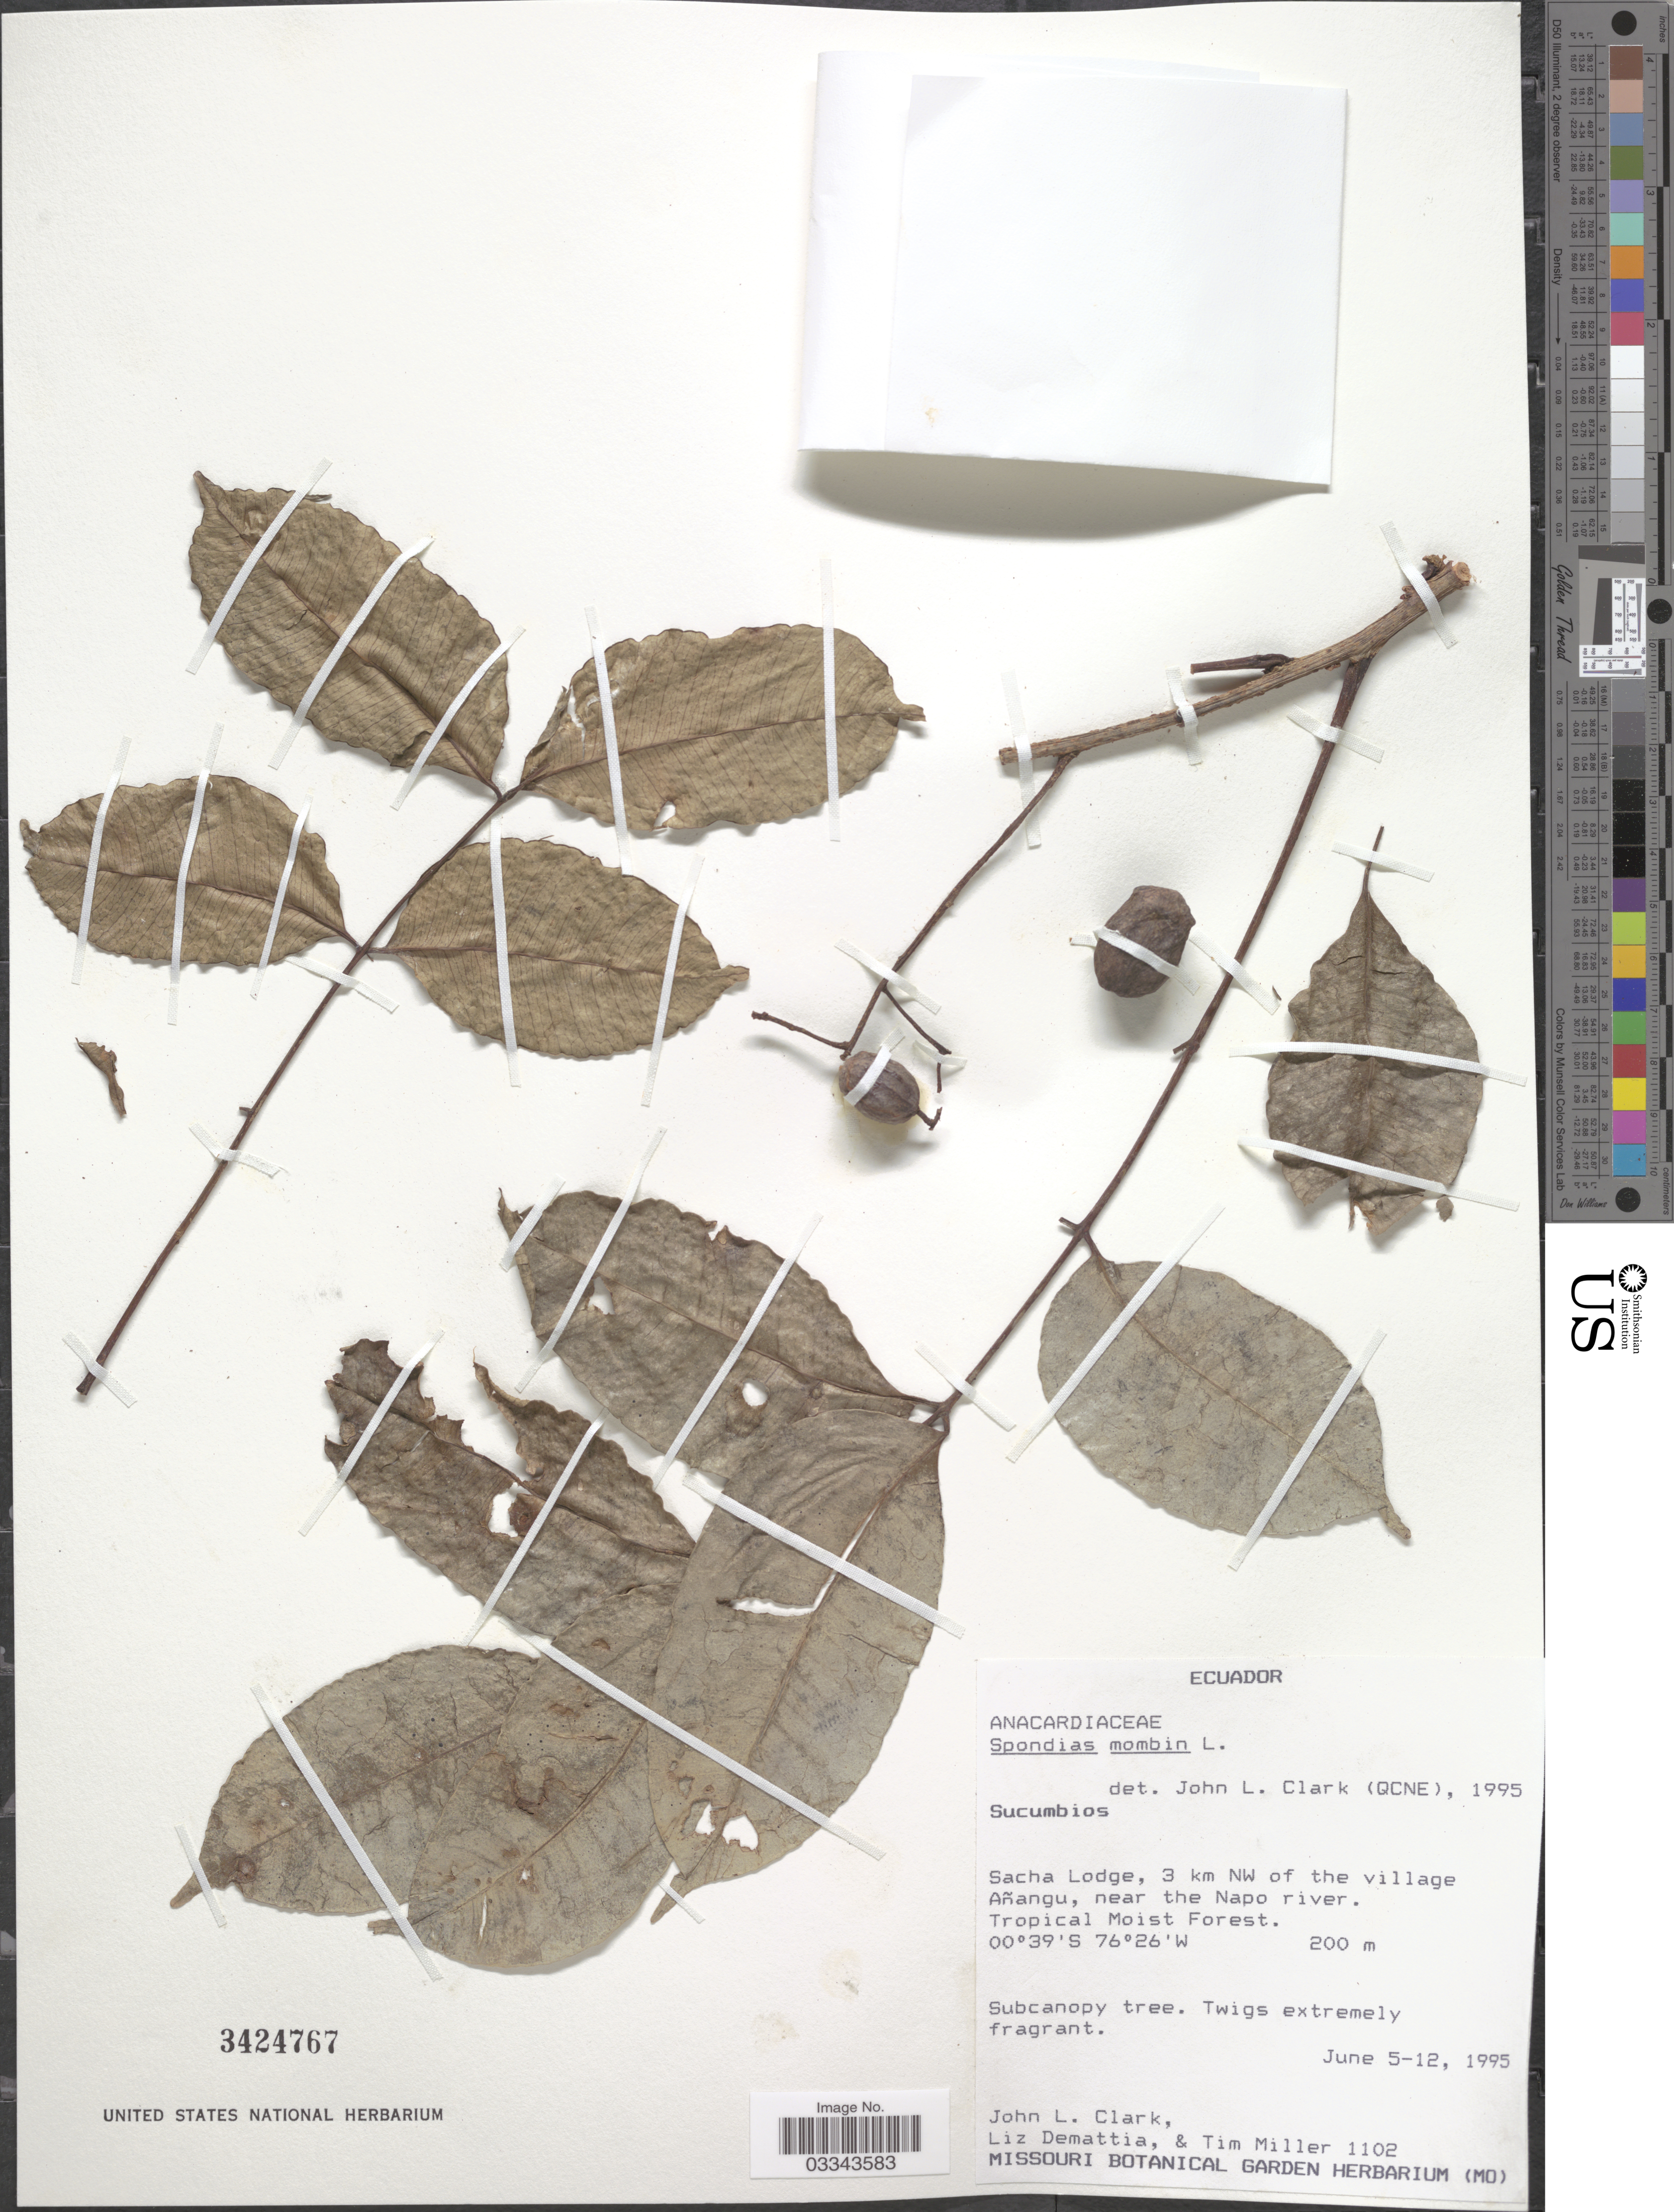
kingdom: Plantae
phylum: Tracheophyta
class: Magnoliopsida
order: Sapindales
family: Anacardiaceae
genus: Spondias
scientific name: Spondias mombin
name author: L.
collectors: J. L. Clark, L. Demattia & T. Miller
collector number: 1102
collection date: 1995-06-05/1995-06-12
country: Ecuador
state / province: Sucumbíos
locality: Sacha Lodge, 3 km NW of the village Añangu, near the Napo river.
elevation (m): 200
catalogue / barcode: US 3424767